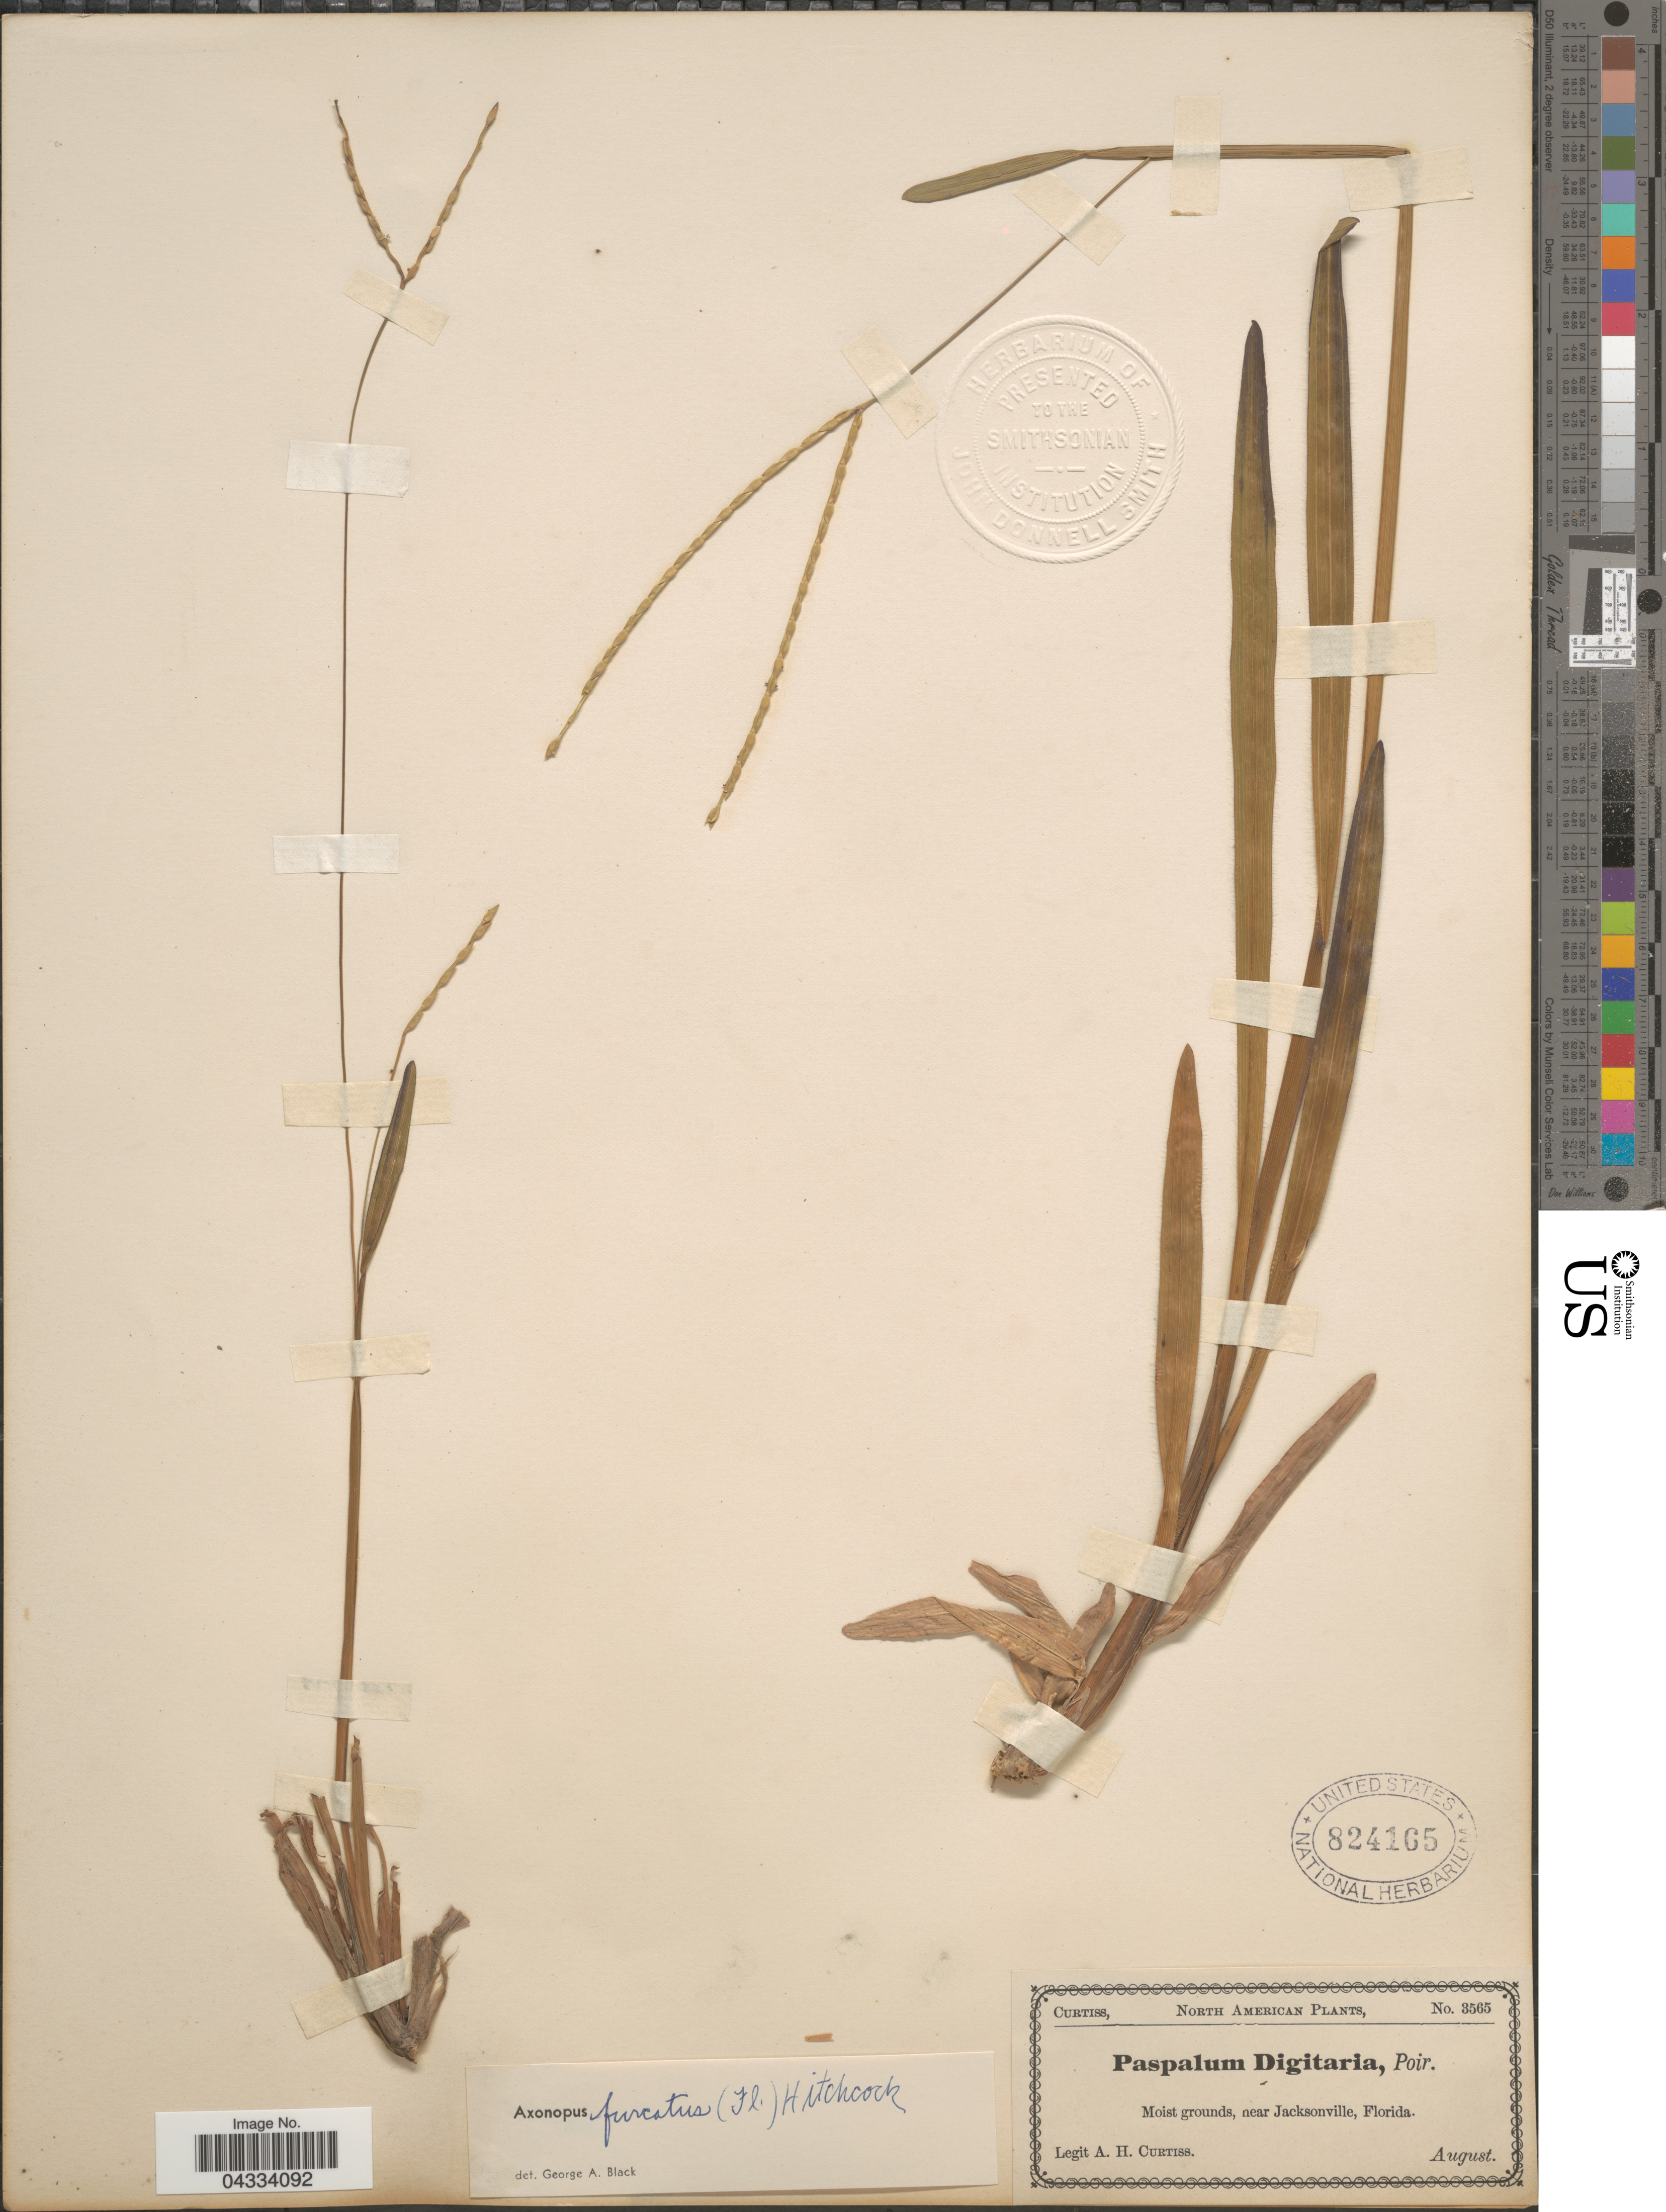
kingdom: Plantae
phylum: Tracheophyta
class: Liliopsida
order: Poales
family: Poaceae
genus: Axonopus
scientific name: Axonopus furcatus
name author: (Flüggé) Hitchc.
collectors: A. H. Curtiss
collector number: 3565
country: United States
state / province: Florida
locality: Moist grounds, near Jacksonville.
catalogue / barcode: US 824165